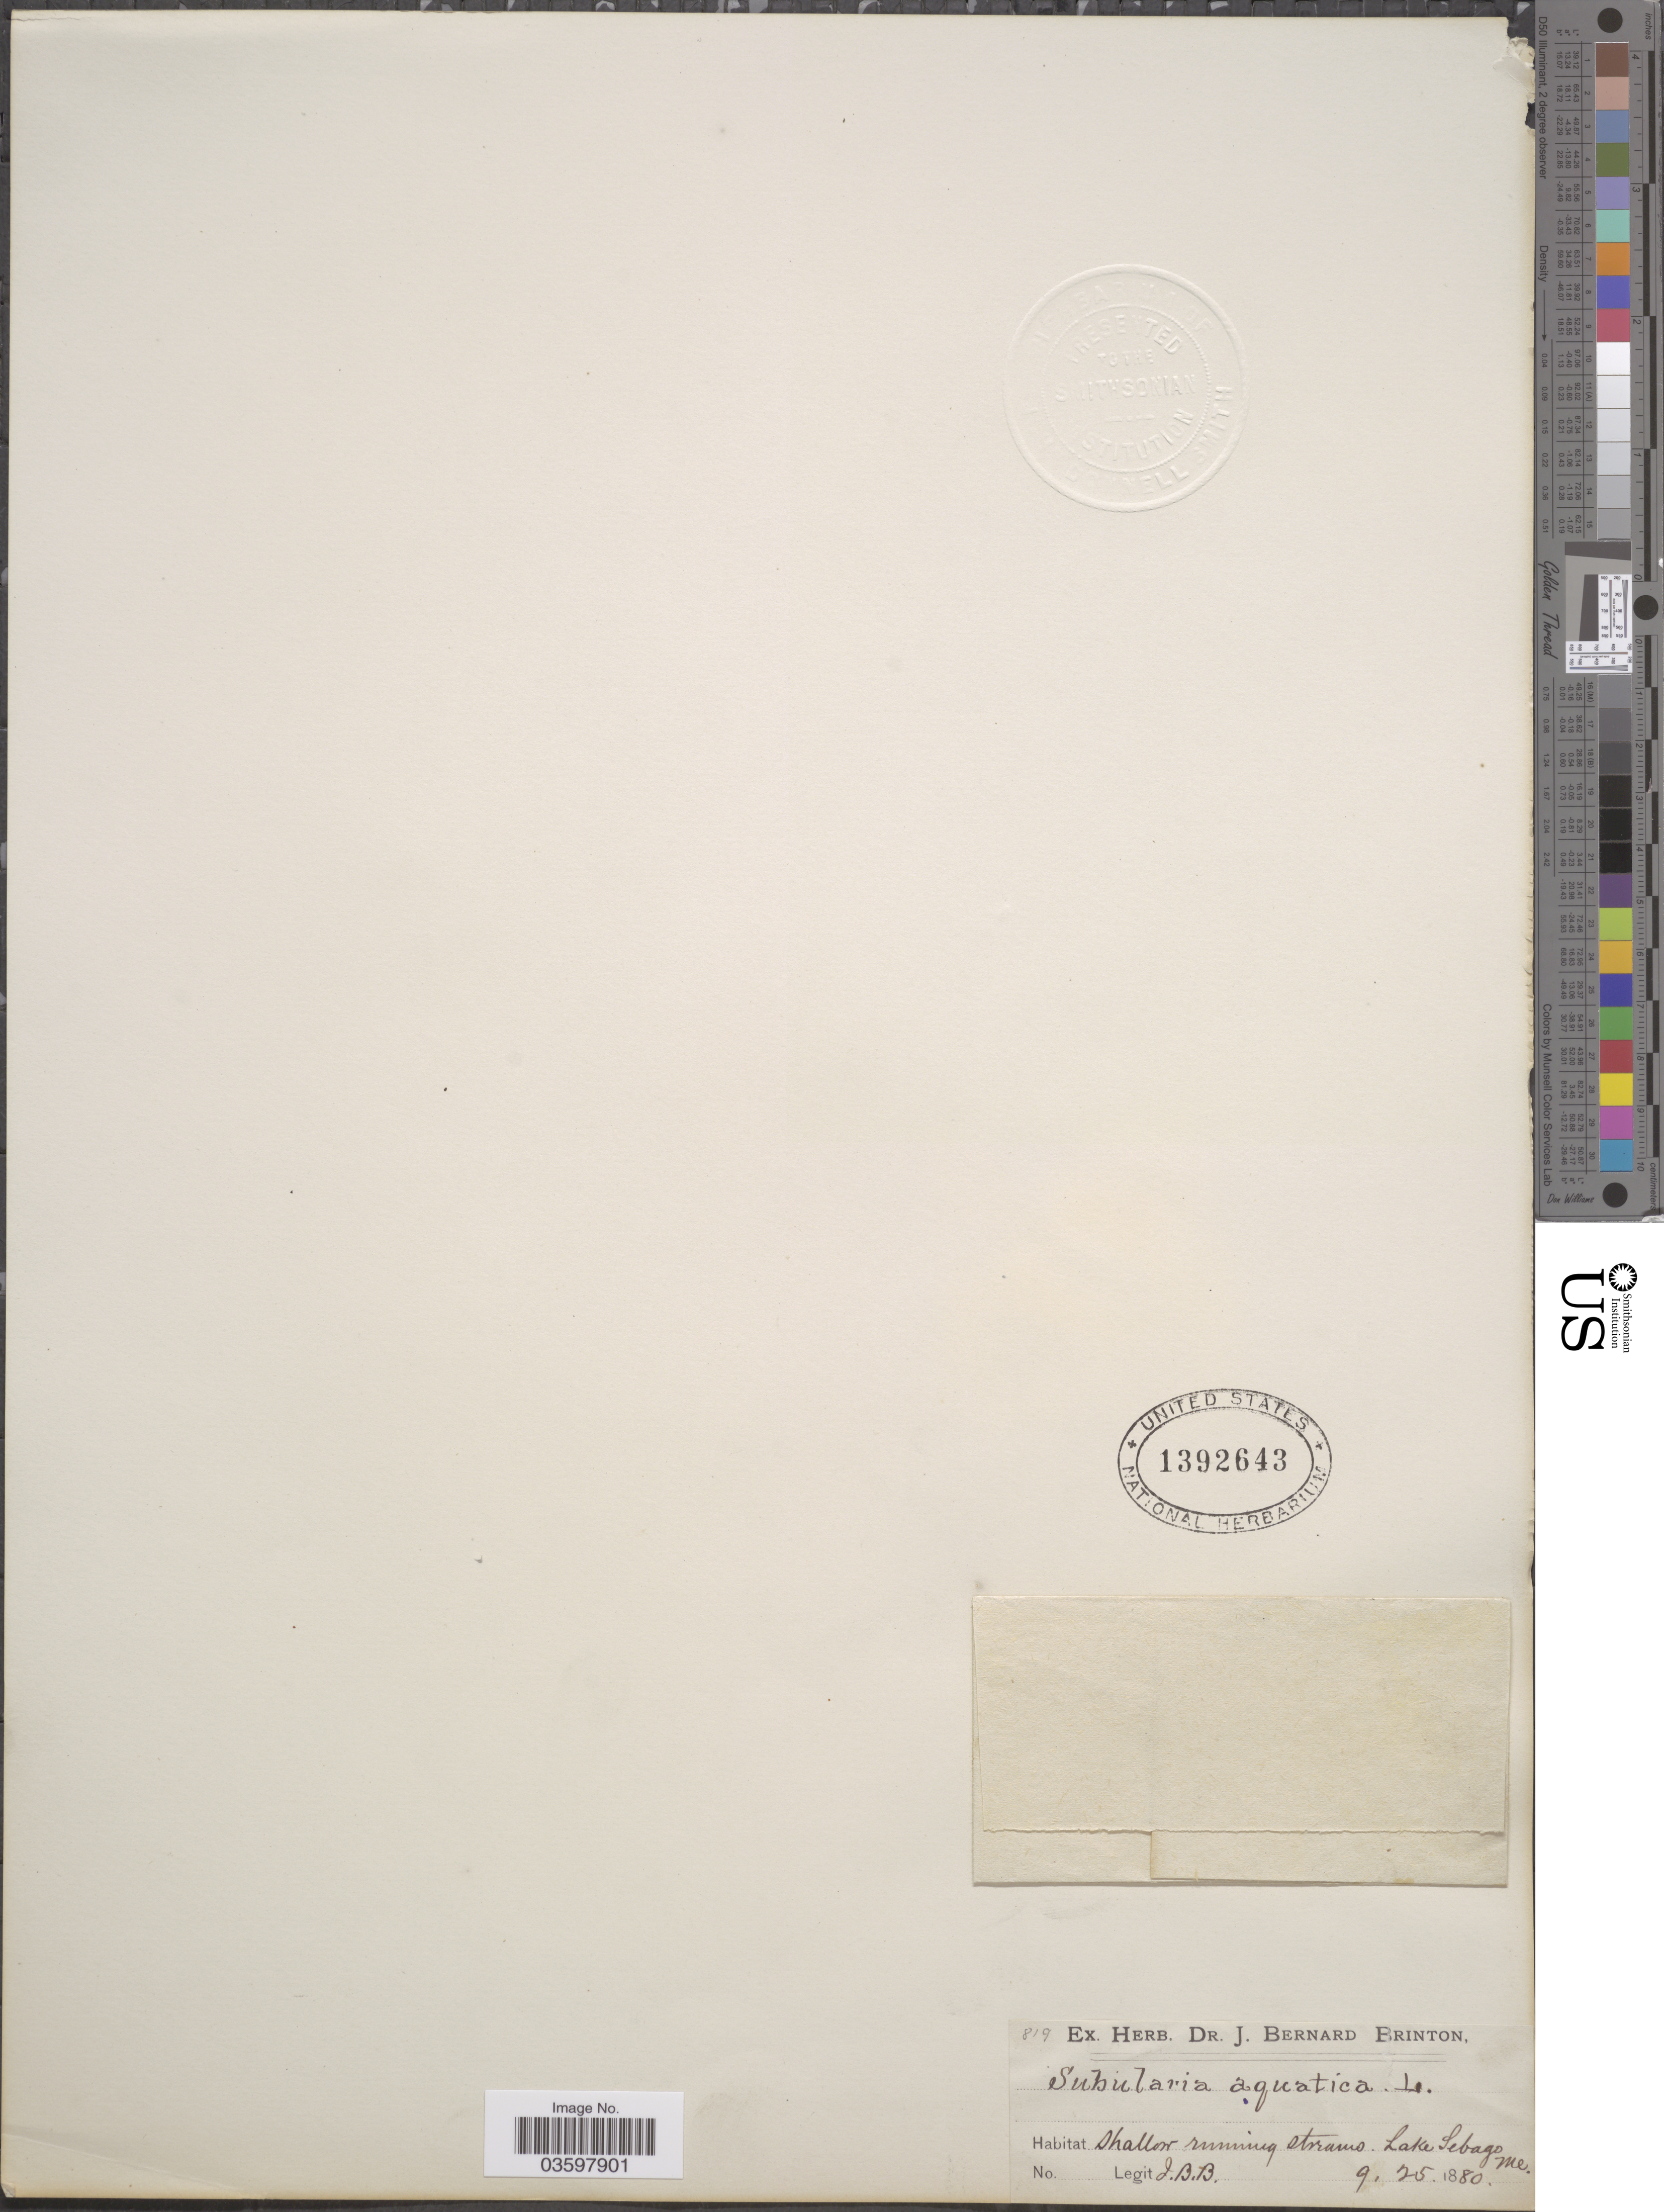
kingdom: Plantae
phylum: Tracheophyta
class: Magnoliopsida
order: Brassicales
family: Brassicaceae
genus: Subularia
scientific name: Subularia aquatica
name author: L.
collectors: J. Brinton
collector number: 819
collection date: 1880-09-25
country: United States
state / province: Maine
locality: Lake Sebago.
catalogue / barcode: US 1392643